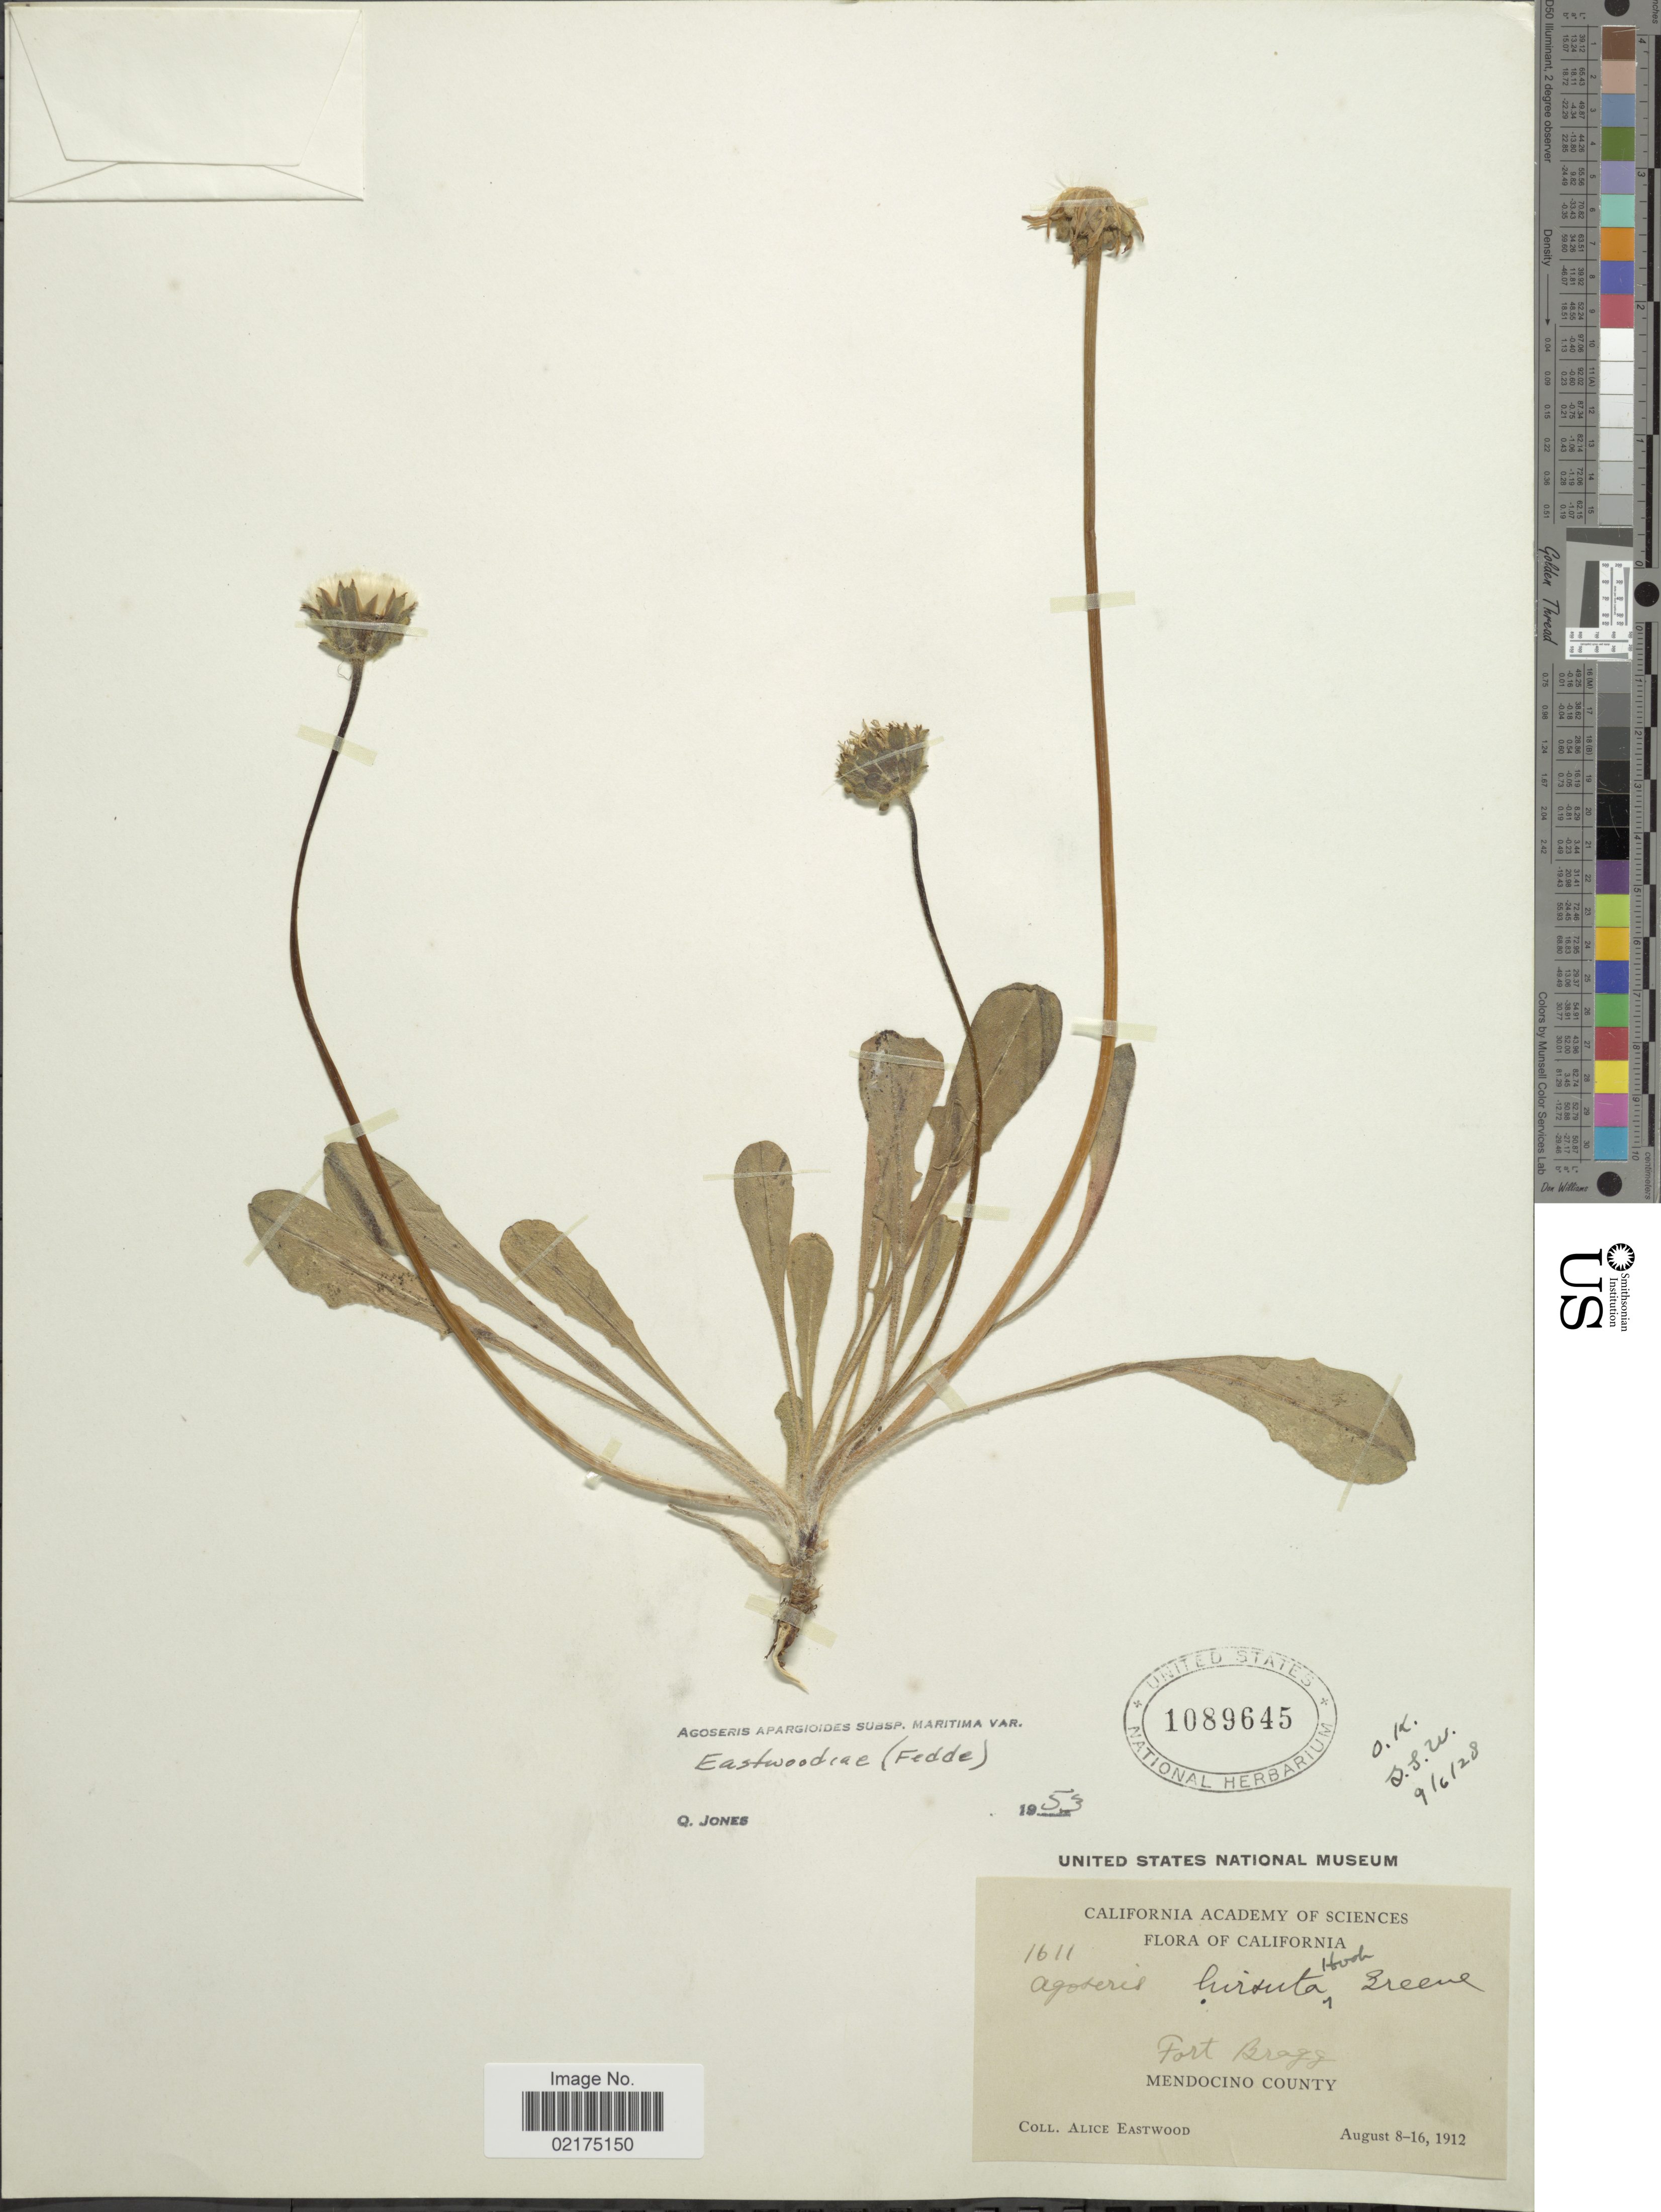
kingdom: Plantae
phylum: Tracheophyta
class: Magnoliopsida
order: Asterales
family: Asteraceae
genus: Agoseris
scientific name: Agoseris apargioides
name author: (Less.) Greene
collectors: A. Eastwood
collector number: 1611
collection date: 1912-08-08/1912-08-16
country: United States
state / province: California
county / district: Mendocino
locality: Fort Bragg, Mendocino County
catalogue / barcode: US 1089645